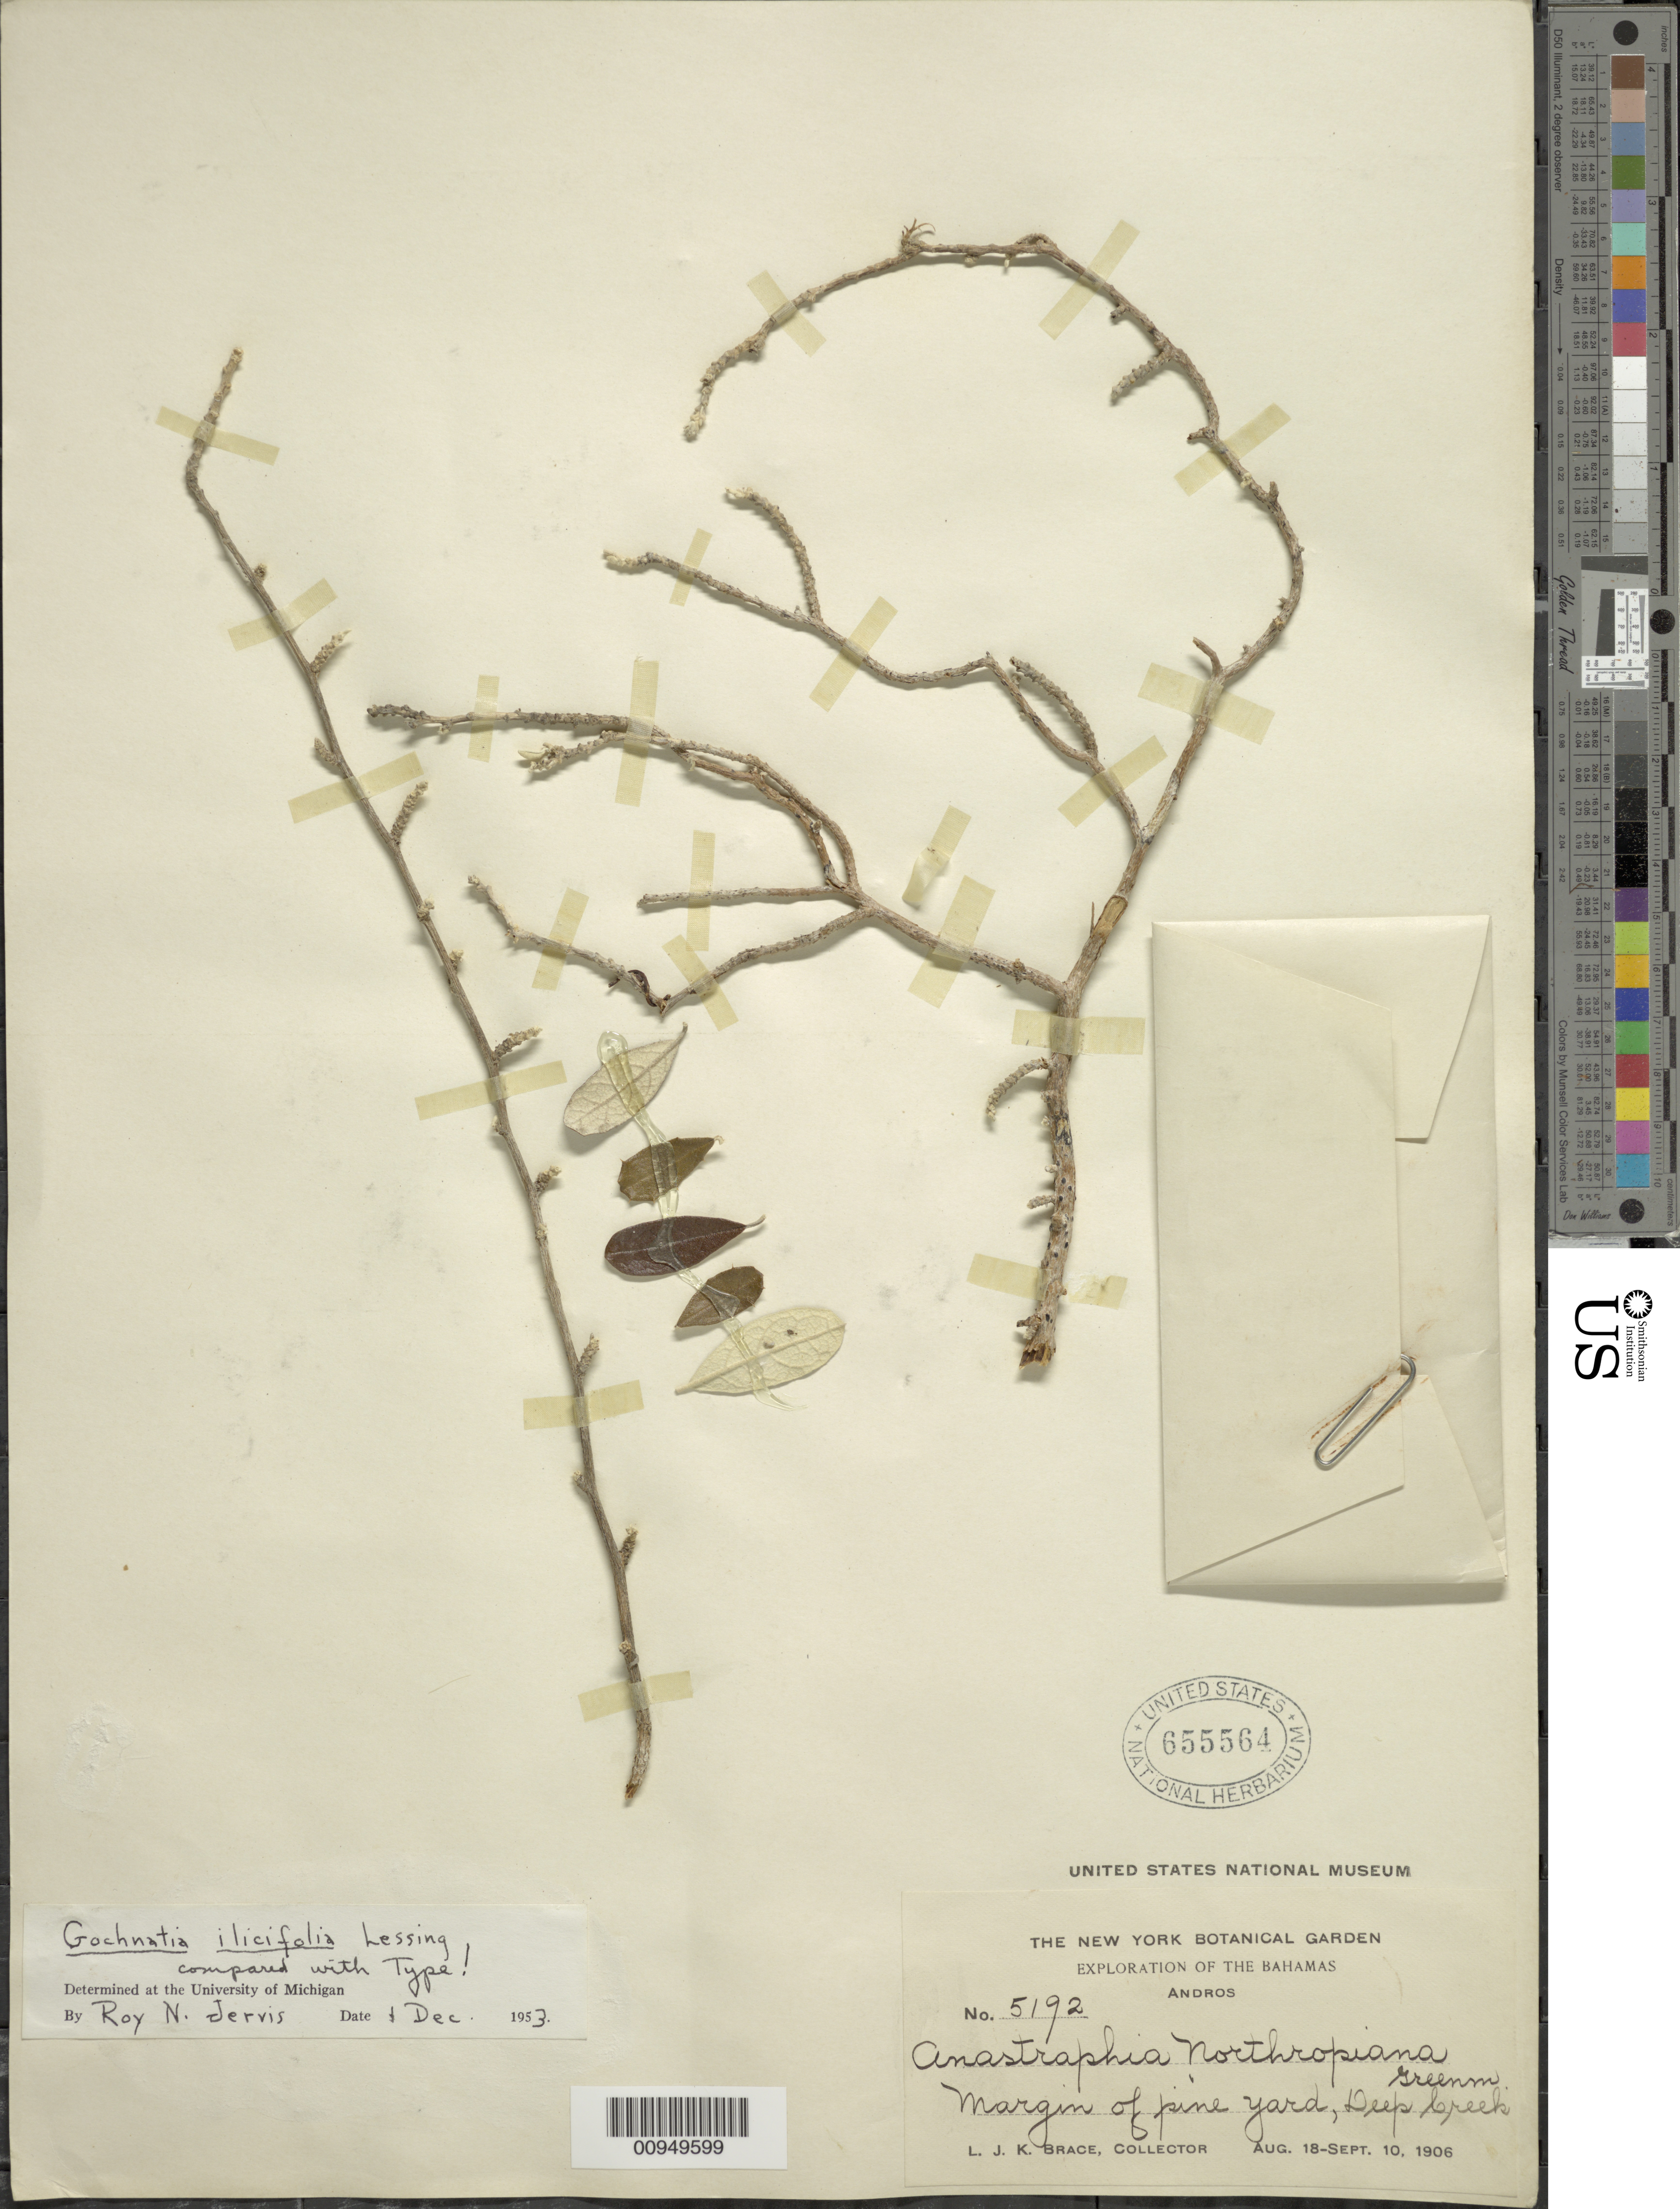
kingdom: Plantae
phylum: Tracheophyta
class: Magnoliopsida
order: Asterales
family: Asteraceae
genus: Anastraphia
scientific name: Anastraphia ilicifolia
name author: D. Don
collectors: L. J. K. Brace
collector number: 5192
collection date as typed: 18 Aug 1906 to 10 Sep 1906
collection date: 1906-08-18/1906-09-10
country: Bahamas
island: Andros Island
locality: Deep creek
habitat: Margin of pine yard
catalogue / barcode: US 655564